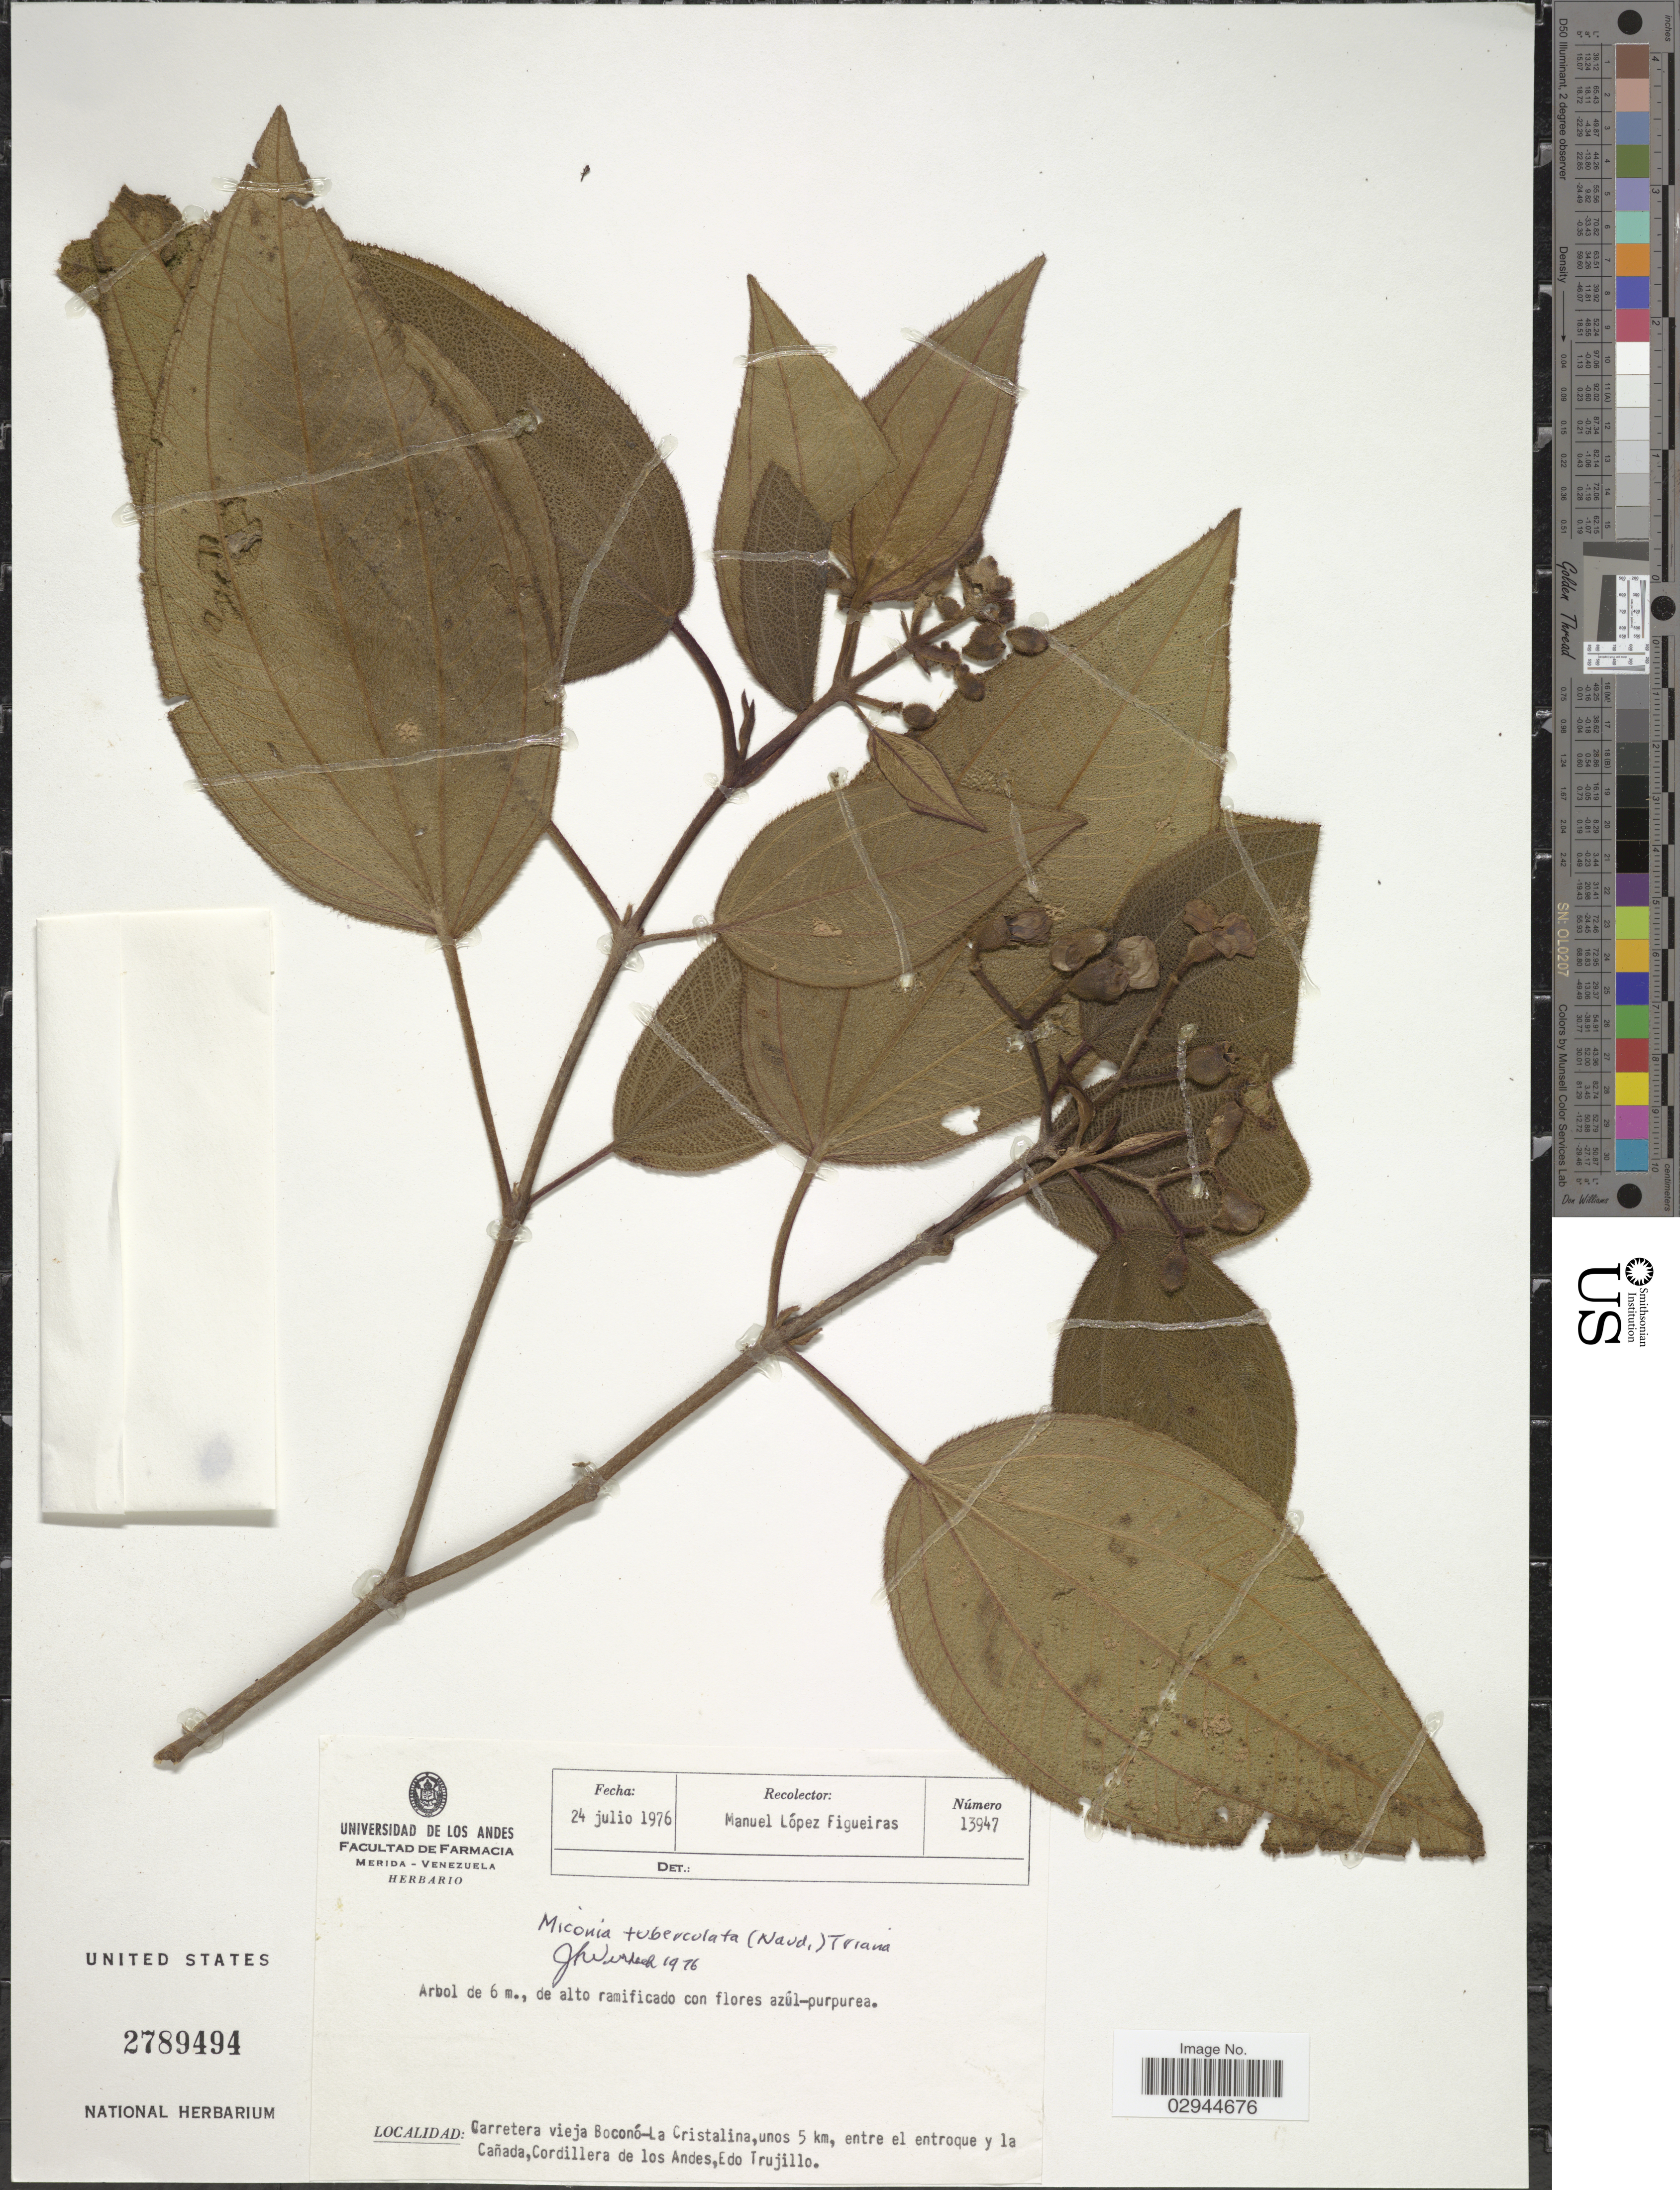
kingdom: Plantae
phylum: Tracheophyta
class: Magnoliopsida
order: Myrtales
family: Melastomataceae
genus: Miconia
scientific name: Miconia tuberculata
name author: (Naudin) Triana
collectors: M. López Figueiras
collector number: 13947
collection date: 1976-07-24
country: Venezuela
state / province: Trujillo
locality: Carretera vieja Boconó-La Cristalina, unos 5 km, entre el entroque y la Cañada, Cordillera de los Andes.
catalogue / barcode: US 2789494